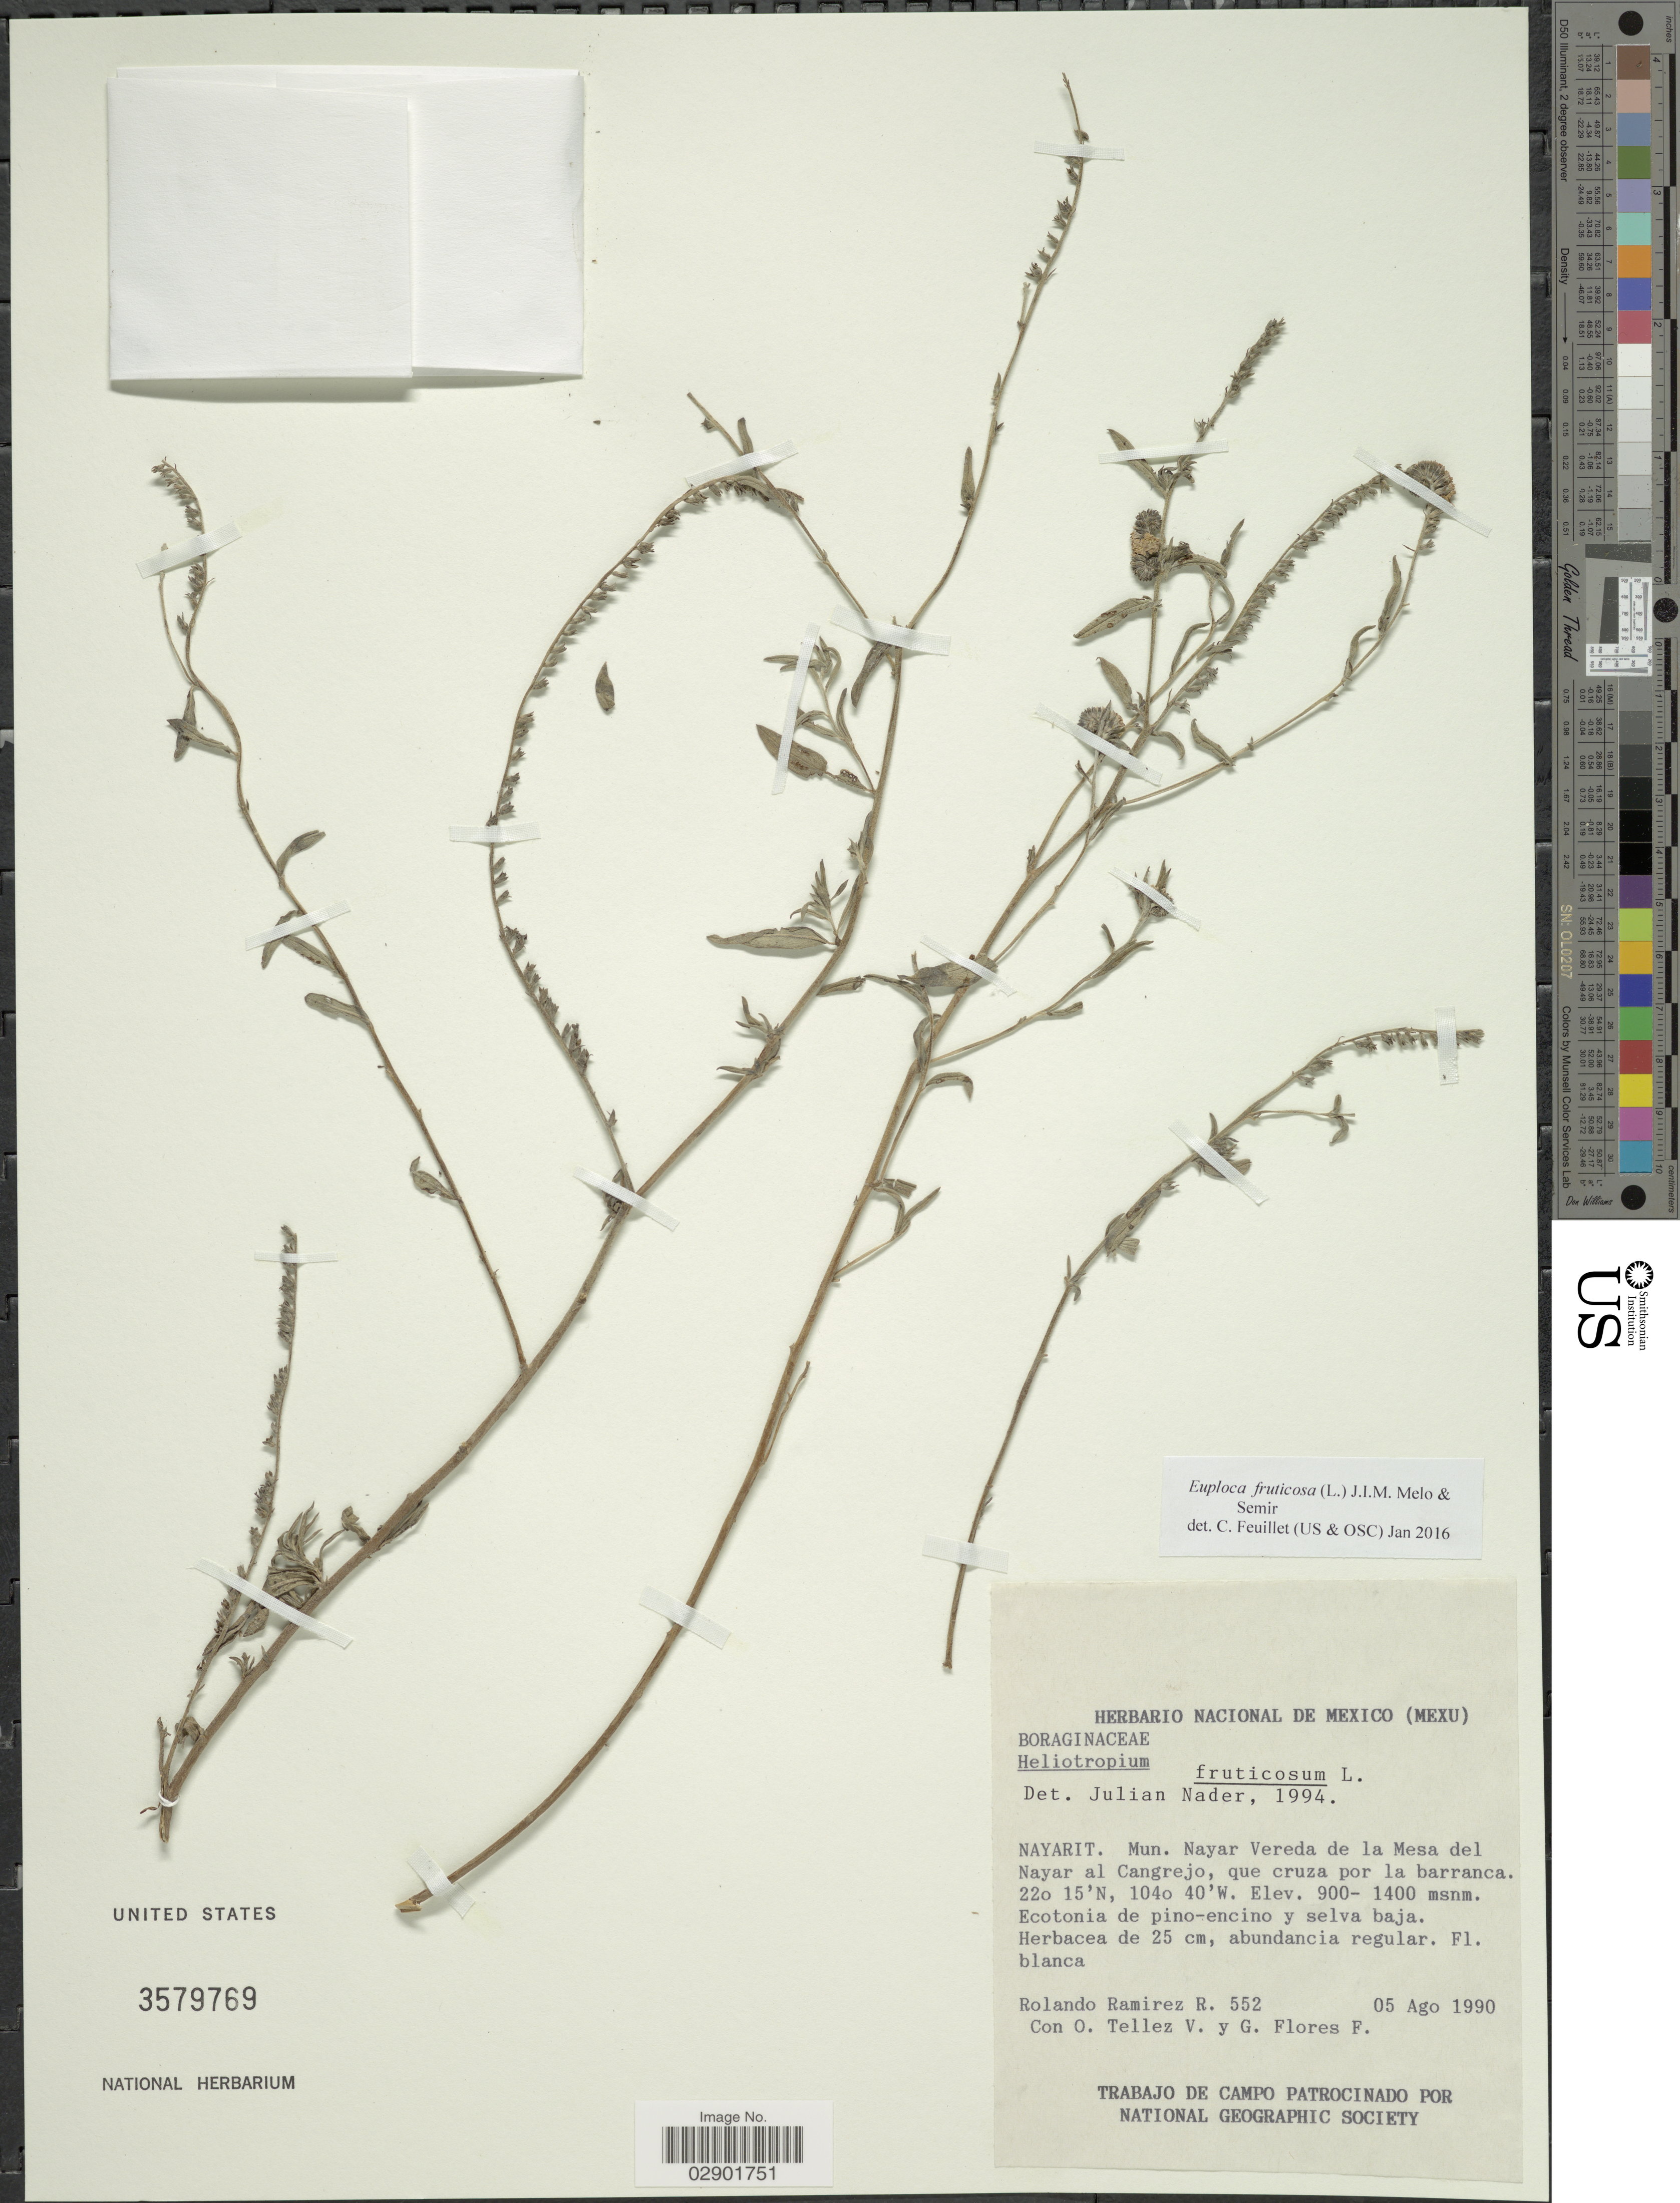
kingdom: Plantae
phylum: Tracheophyta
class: Magnoliopsida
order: Boraginales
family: Heliotropiaceae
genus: Euploca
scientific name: Euploca fruticosa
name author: (L.) J.I.M. Melo & Semir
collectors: R. Ramirez R., O. Téllez V. & G. Flores F.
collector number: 552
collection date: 1990-08-05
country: Mexico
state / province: Nayarit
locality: Mun. Nayar Vereda de la Mesa del Nayar al Cangrejo, que cruza por la barranca.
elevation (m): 900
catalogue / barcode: US 3579769